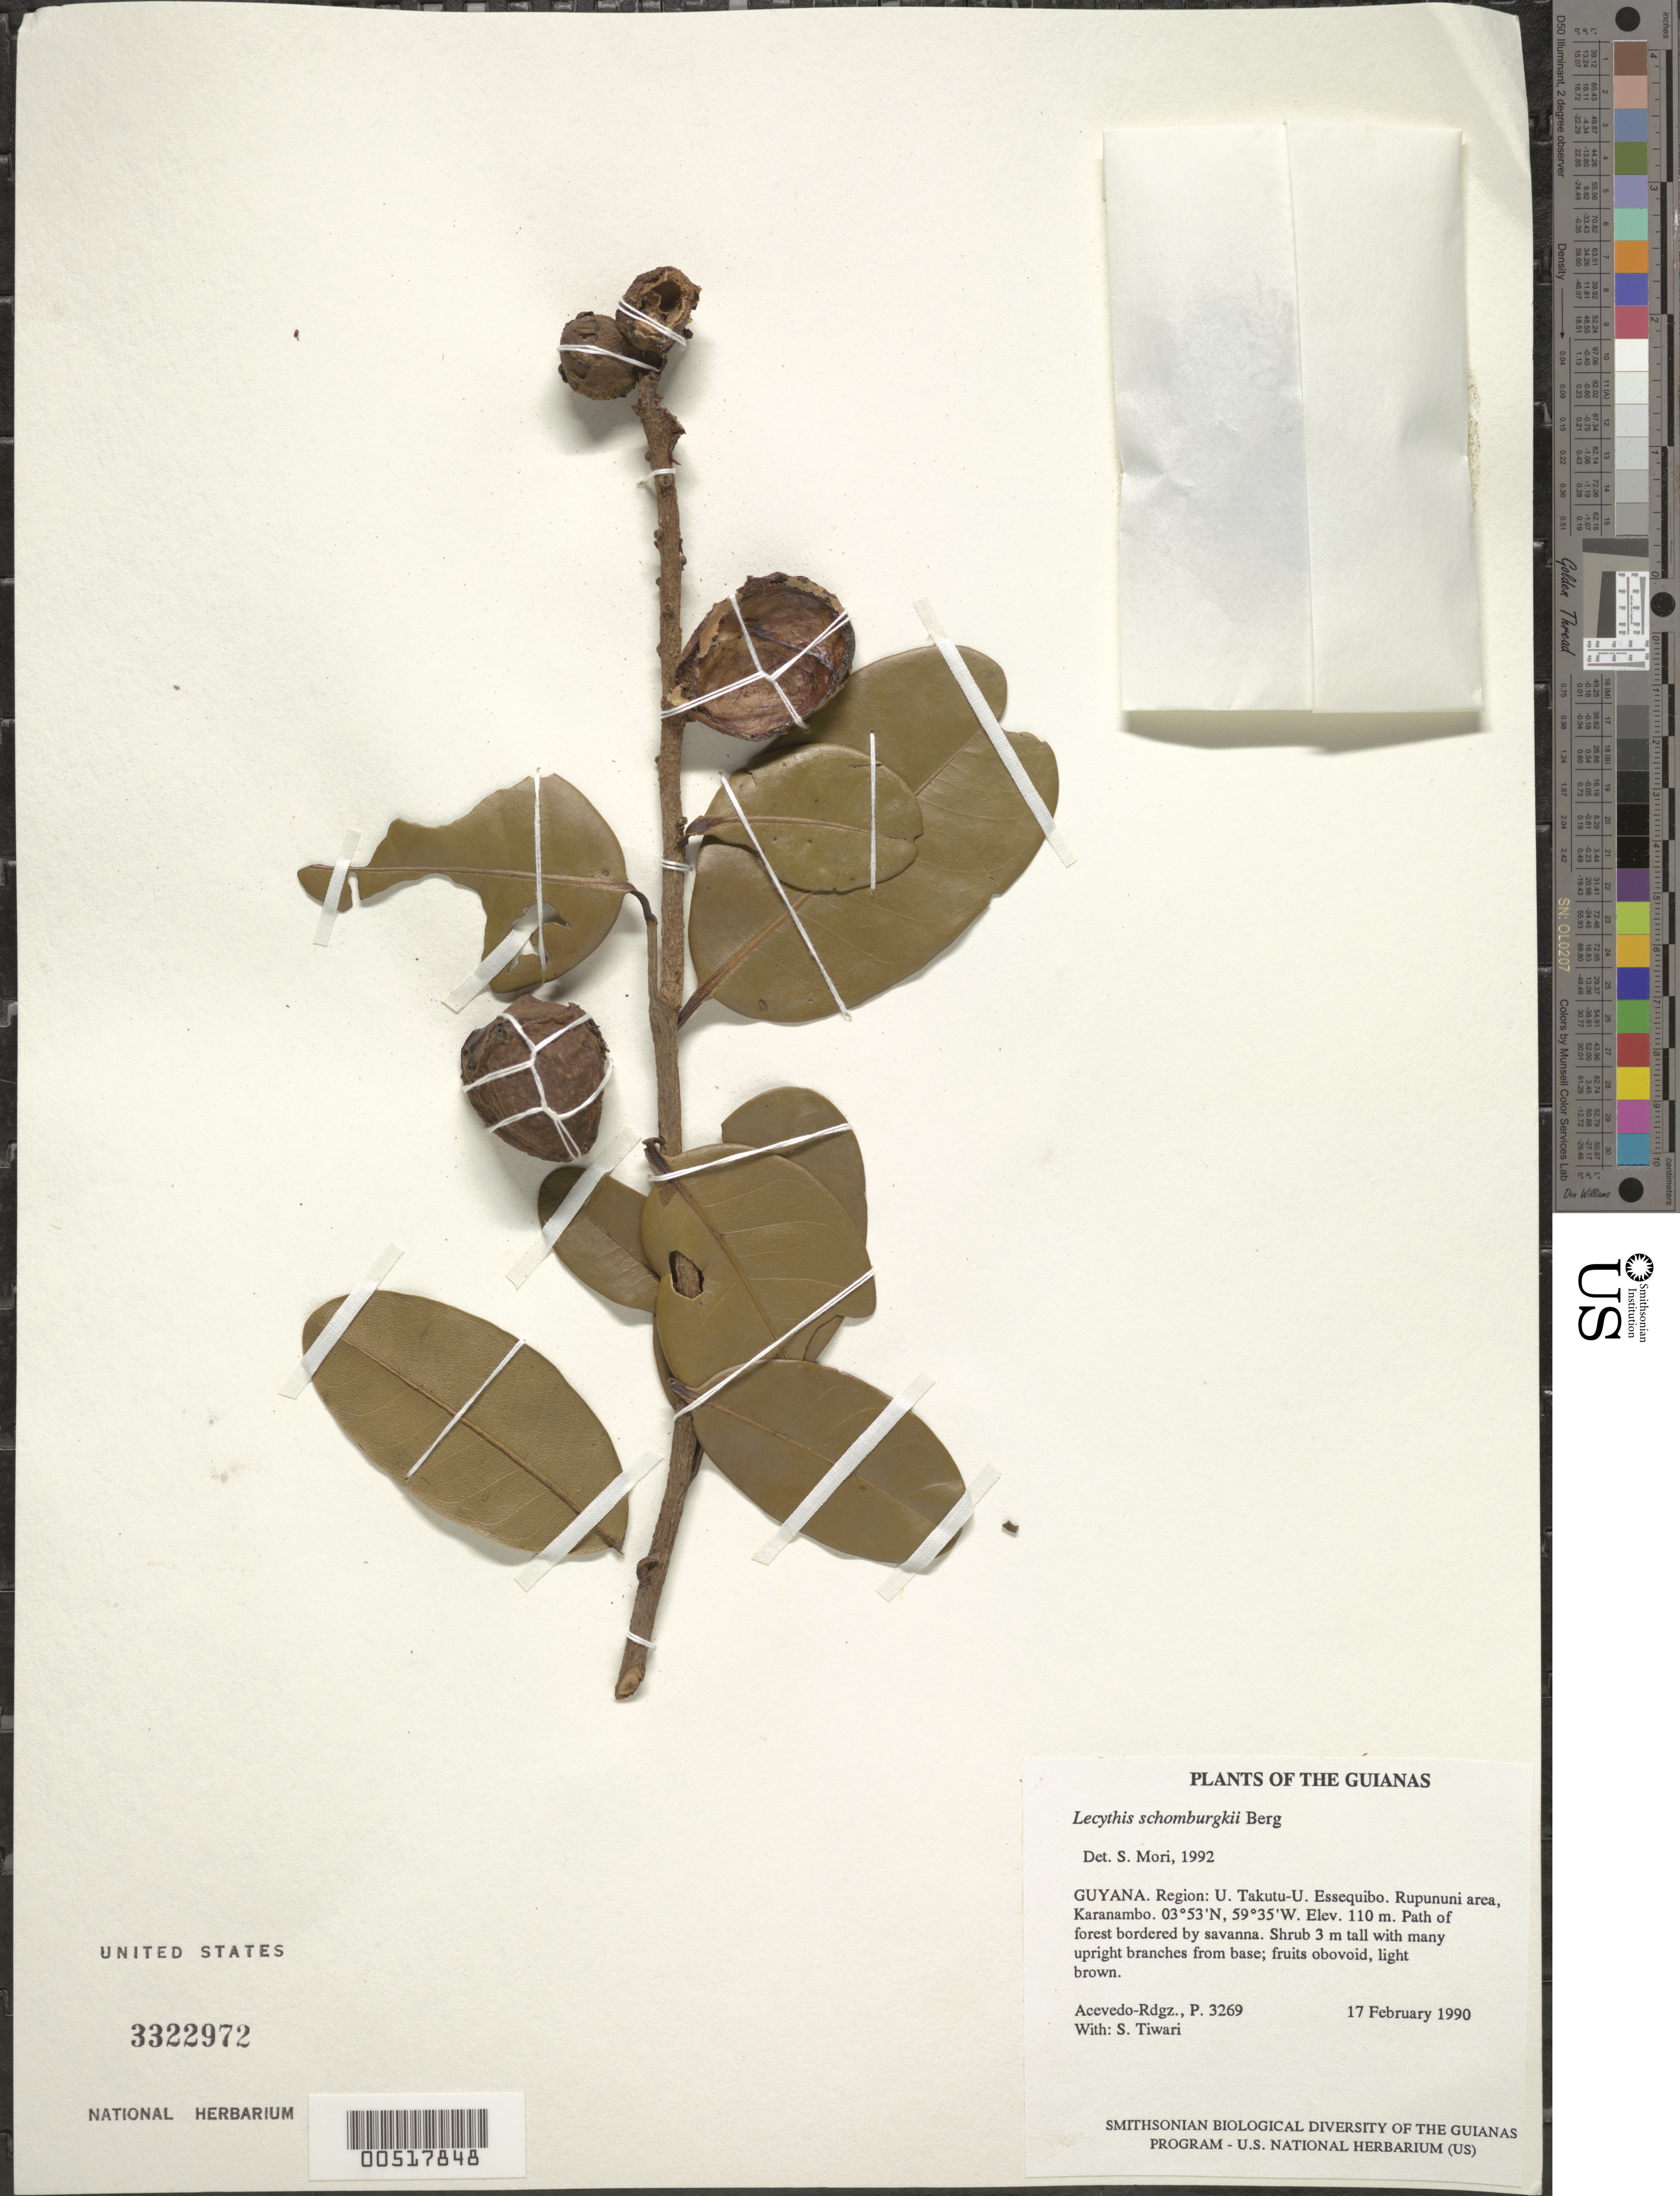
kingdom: Plantae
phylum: Tracheophyta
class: Magnoliopsida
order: Ericales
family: Lecythidaceae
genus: Lecythis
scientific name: Lecythis schomburgkii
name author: O. Berg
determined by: Mori, Scott A.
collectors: P. Acevedo-Rodr. & S. Tiwari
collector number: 3269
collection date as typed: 17 Feb 1990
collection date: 1990-02-17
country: Guyana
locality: U. Takutu - U. Essequibo. Rupununi area, Karanambo.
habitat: Path of forest bordered by savanna.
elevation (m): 110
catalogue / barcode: US 3322972